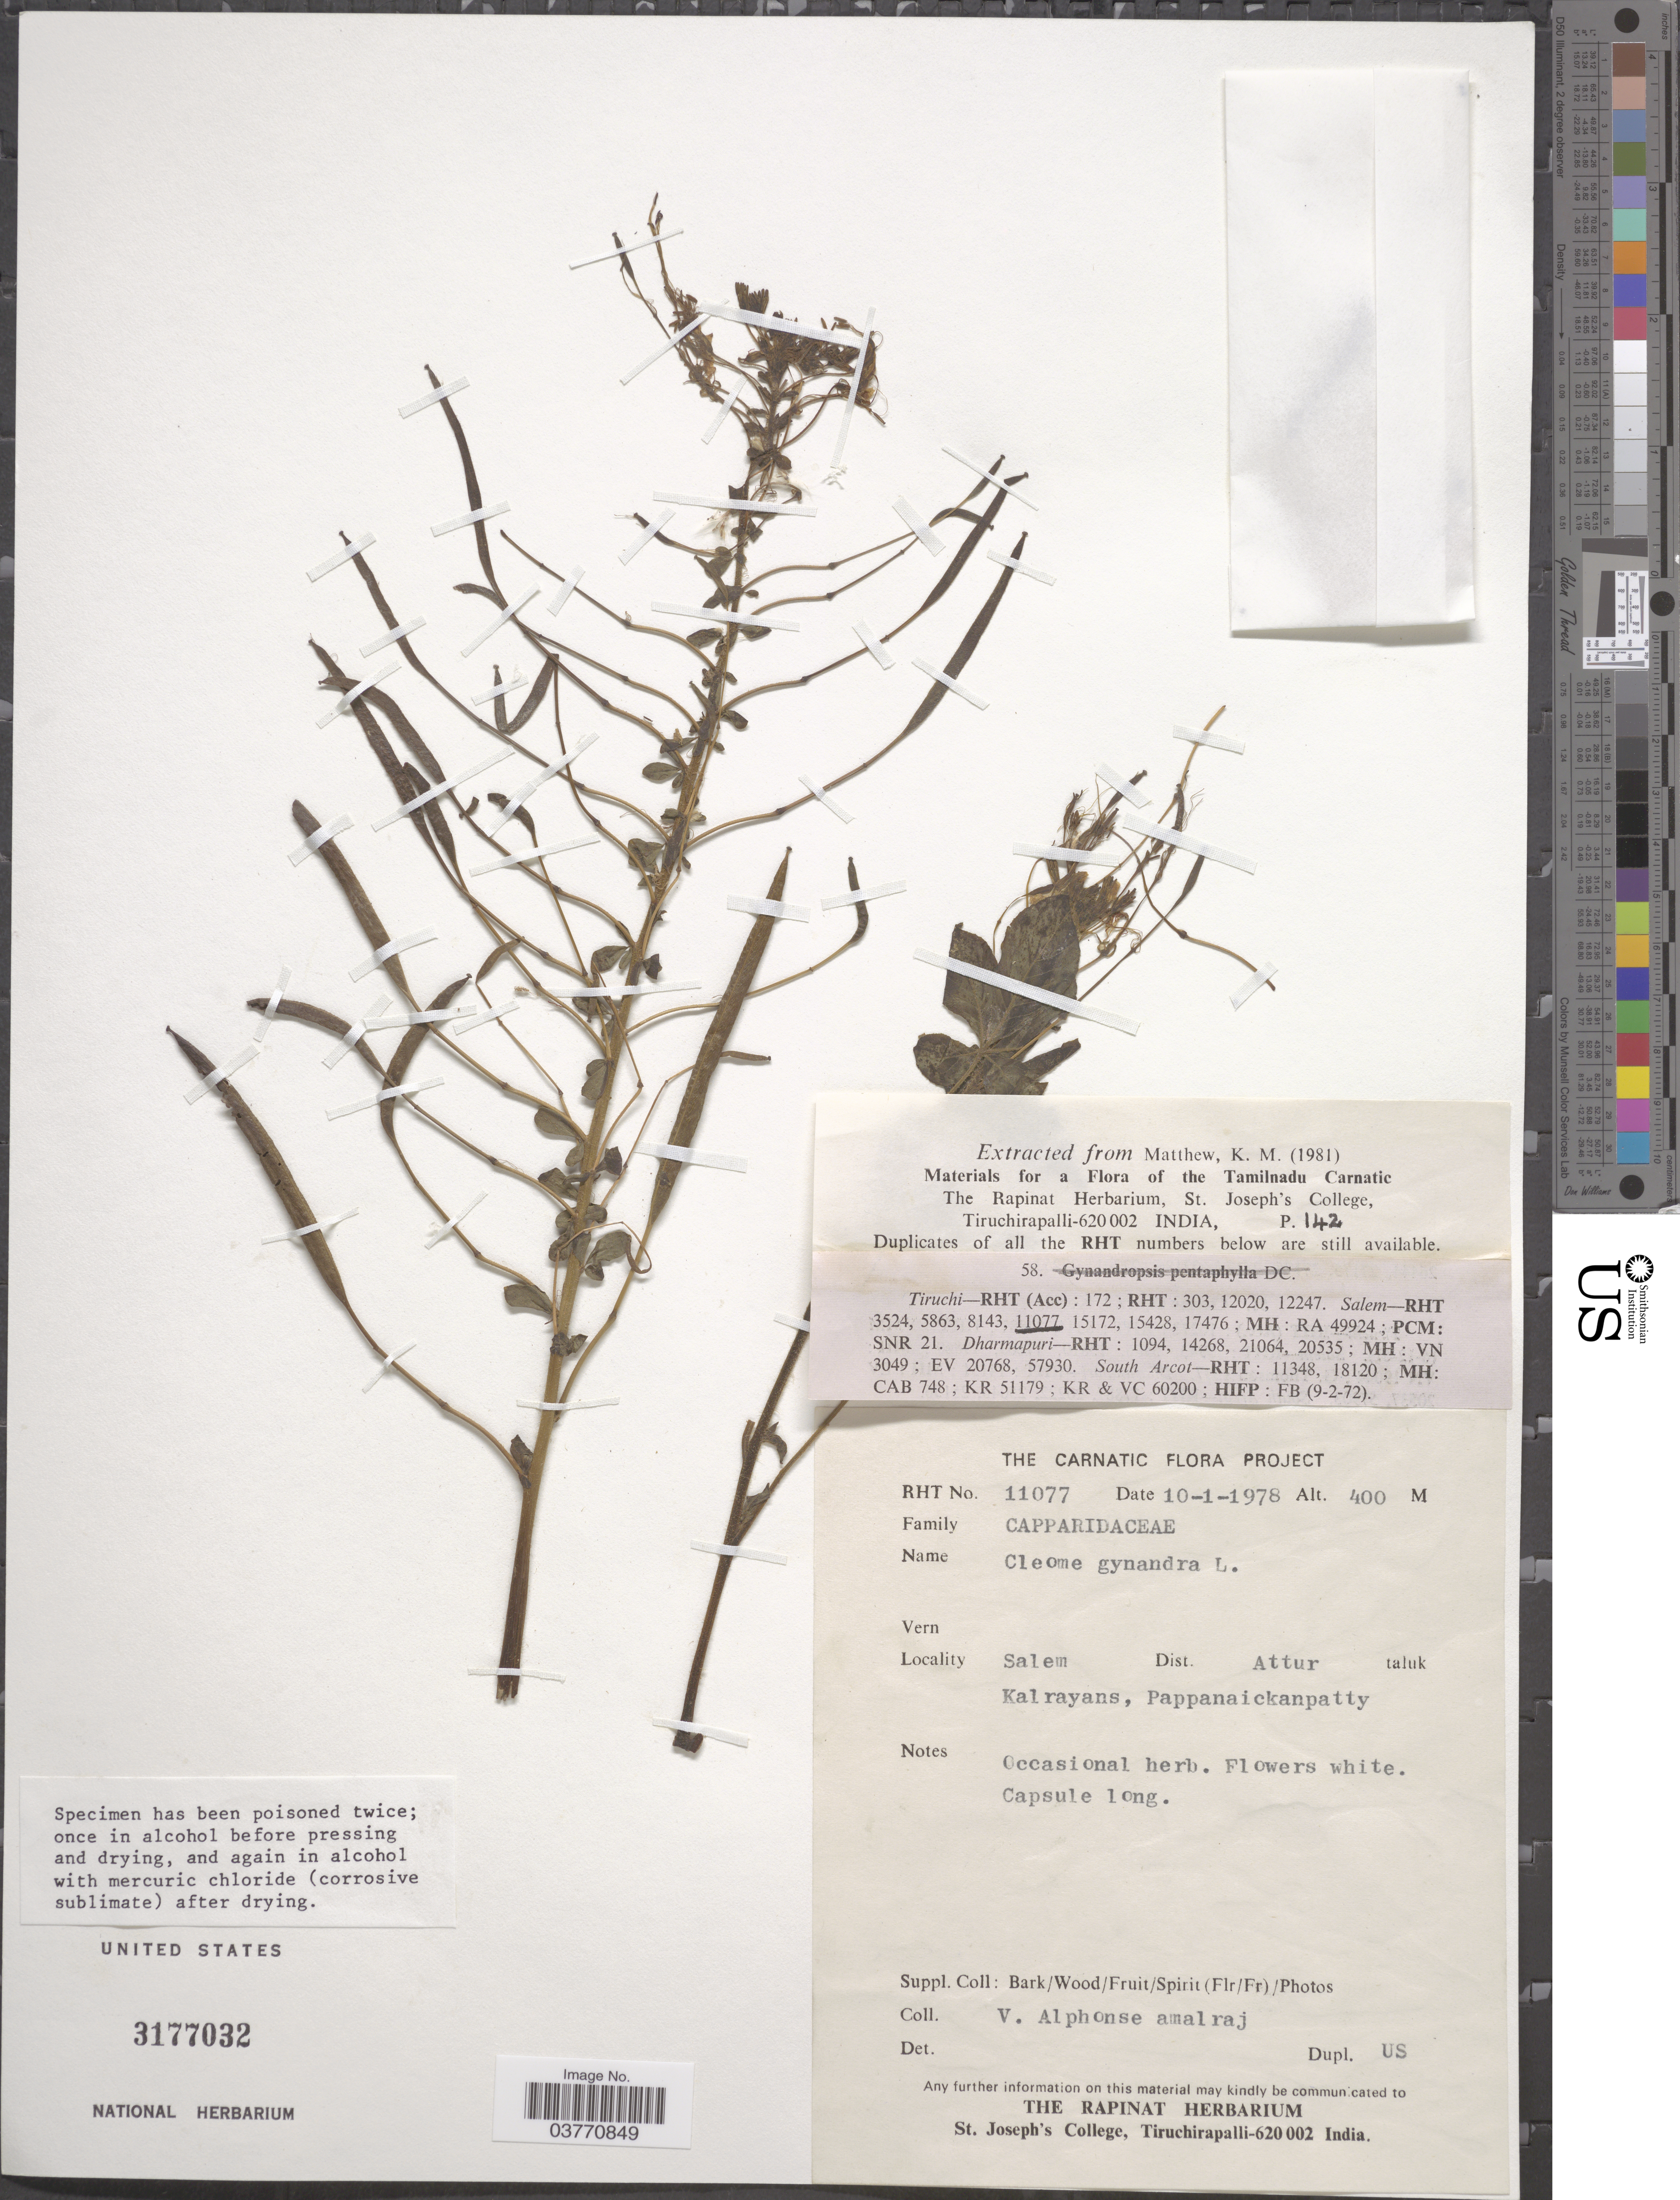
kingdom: Plantae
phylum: Tracheophyta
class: Magnoliopsida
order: Brassicales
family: Cleomaceae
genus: Gynandropsis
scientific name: Gynandropsis gynandra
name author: (L.) Briq.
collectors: V. Amalraj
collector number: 11077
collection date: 1978-01-10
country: India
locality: Salem. Dist. Attur taluk. Kalrayans, Pappanaickanpatty.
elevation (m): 400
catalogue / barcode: US 3177032